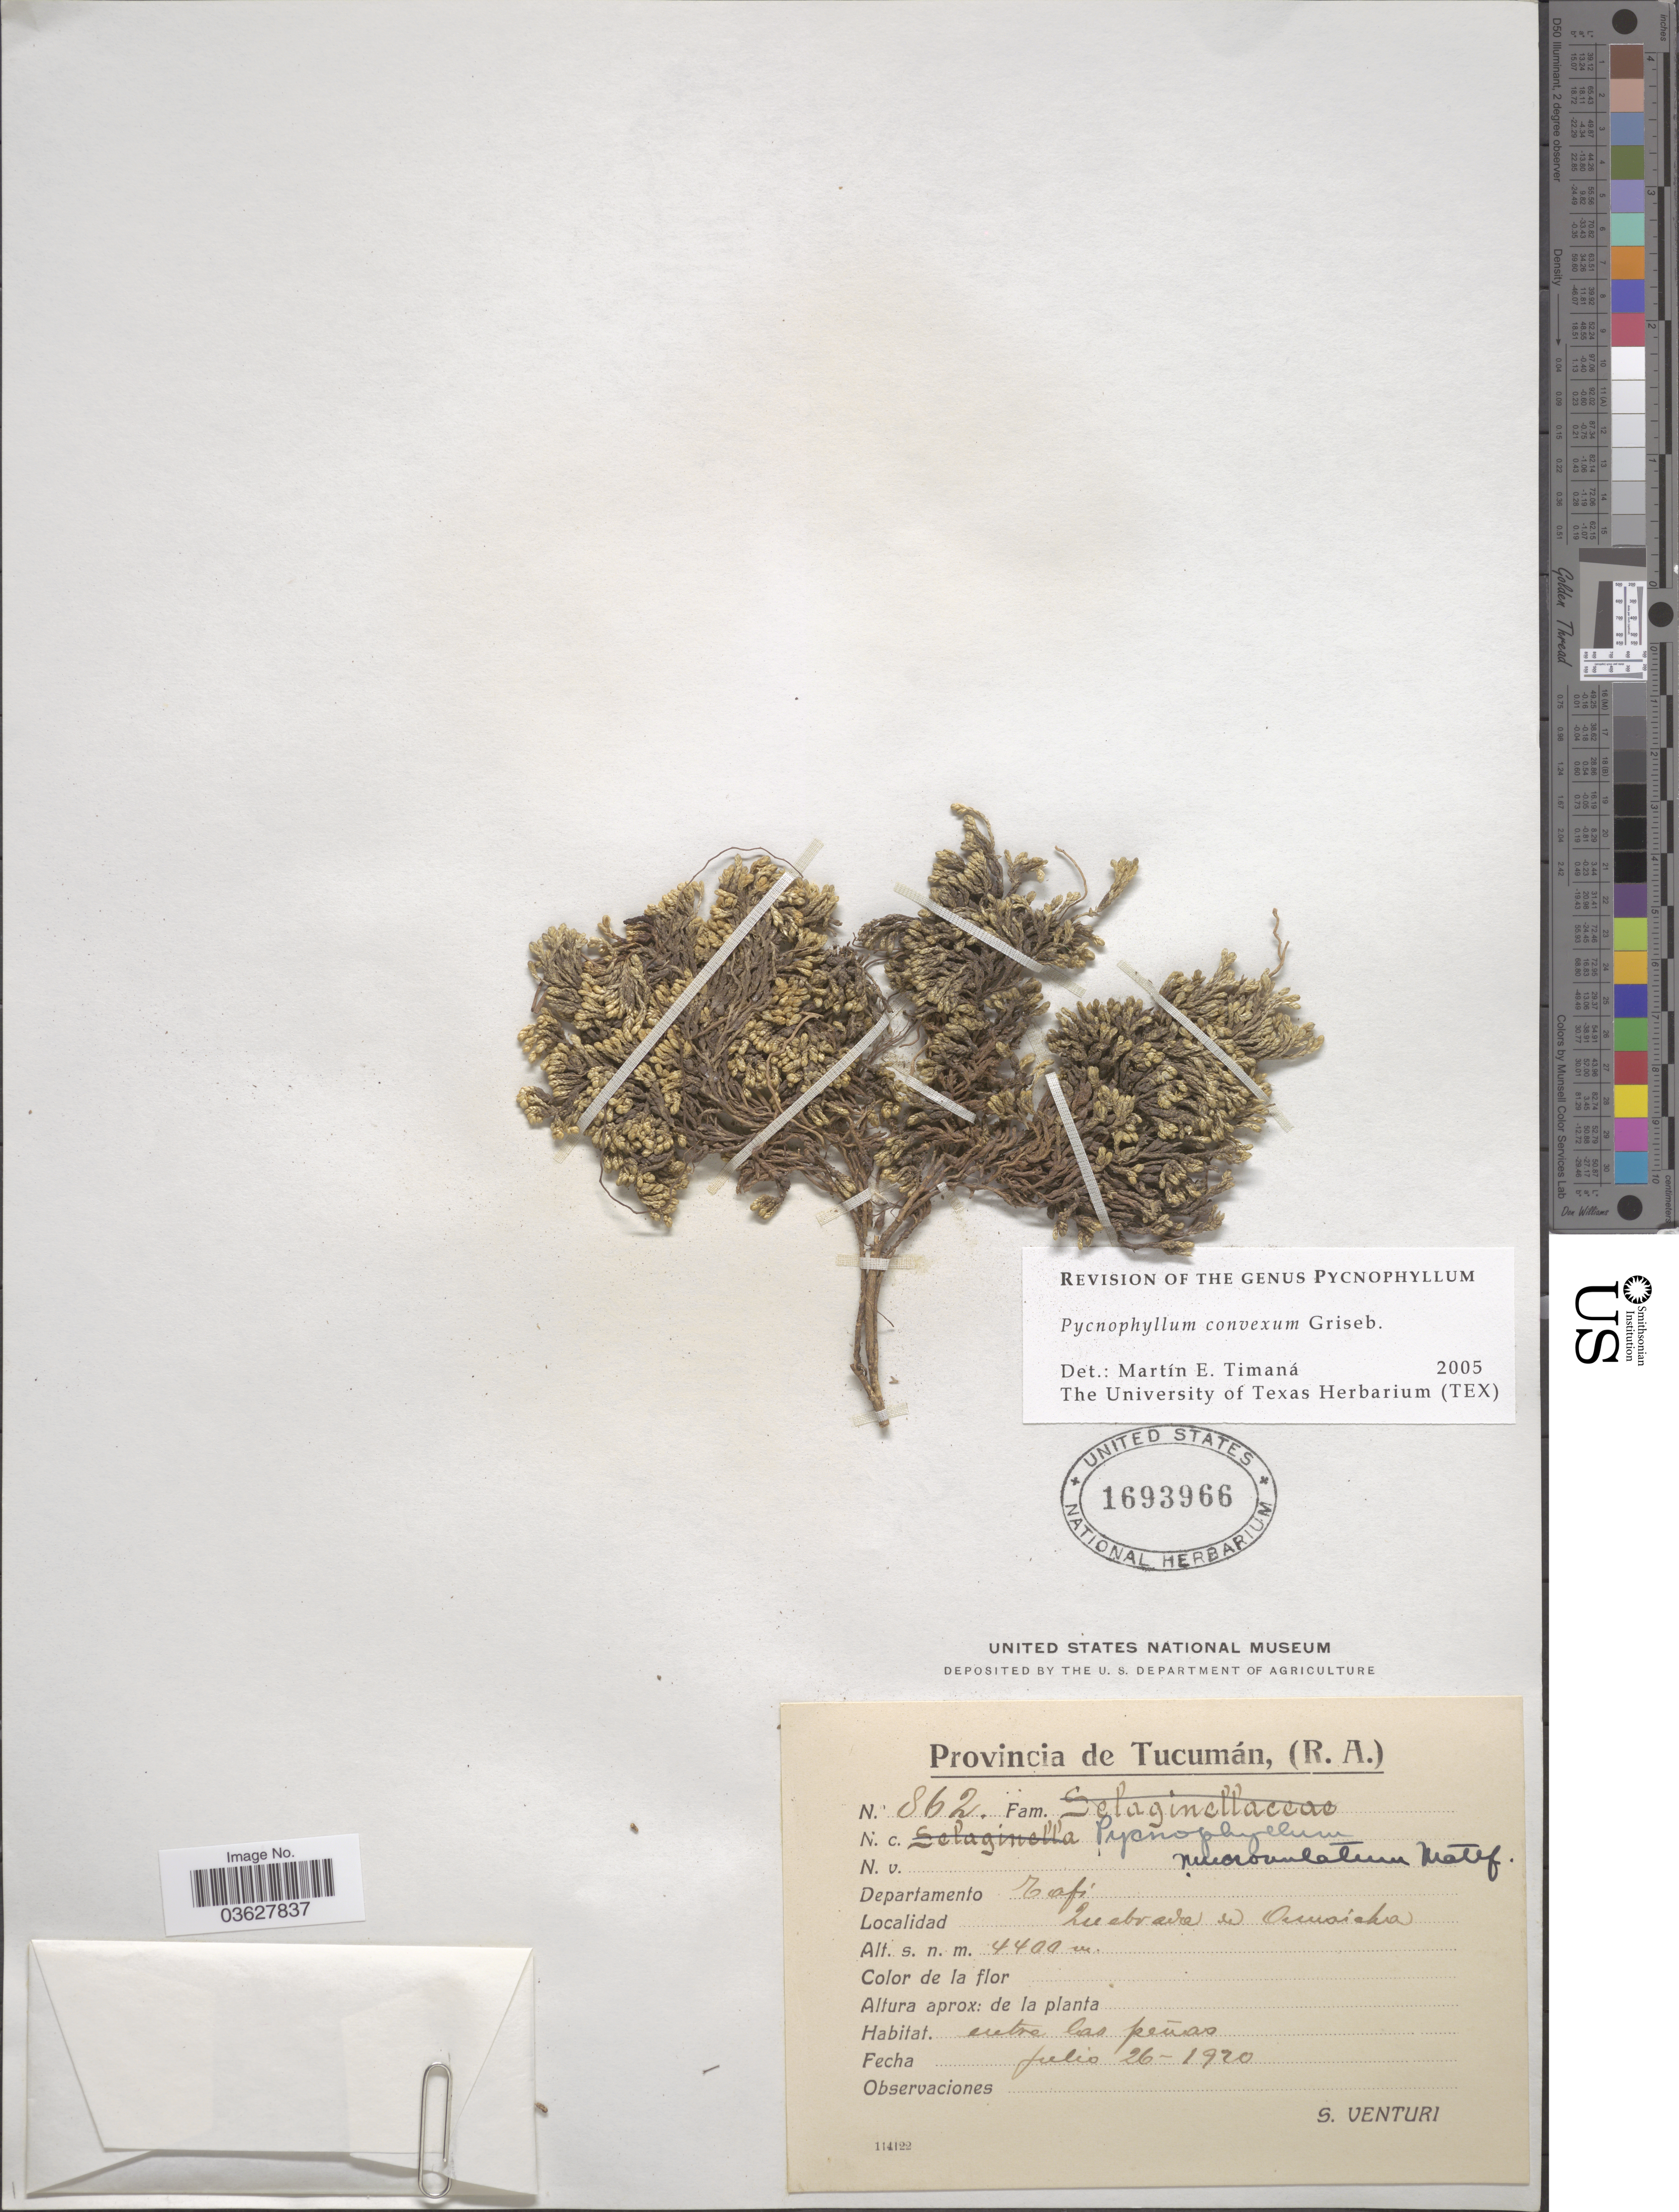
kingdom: Plantae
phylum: Tracheophyta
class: Magnoliopsida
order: Caryophyllales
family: Caryophyllaceae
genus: Pycnophyllum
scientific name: Pycnophyllum convexum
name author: Griseb.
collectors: S. Venturi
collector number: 862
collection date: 1920-07-26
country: Argentina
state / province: Tucuman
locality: Departamento Tafi. Quebrada de Amaicha.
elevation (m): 4400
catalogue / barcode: US 1693966